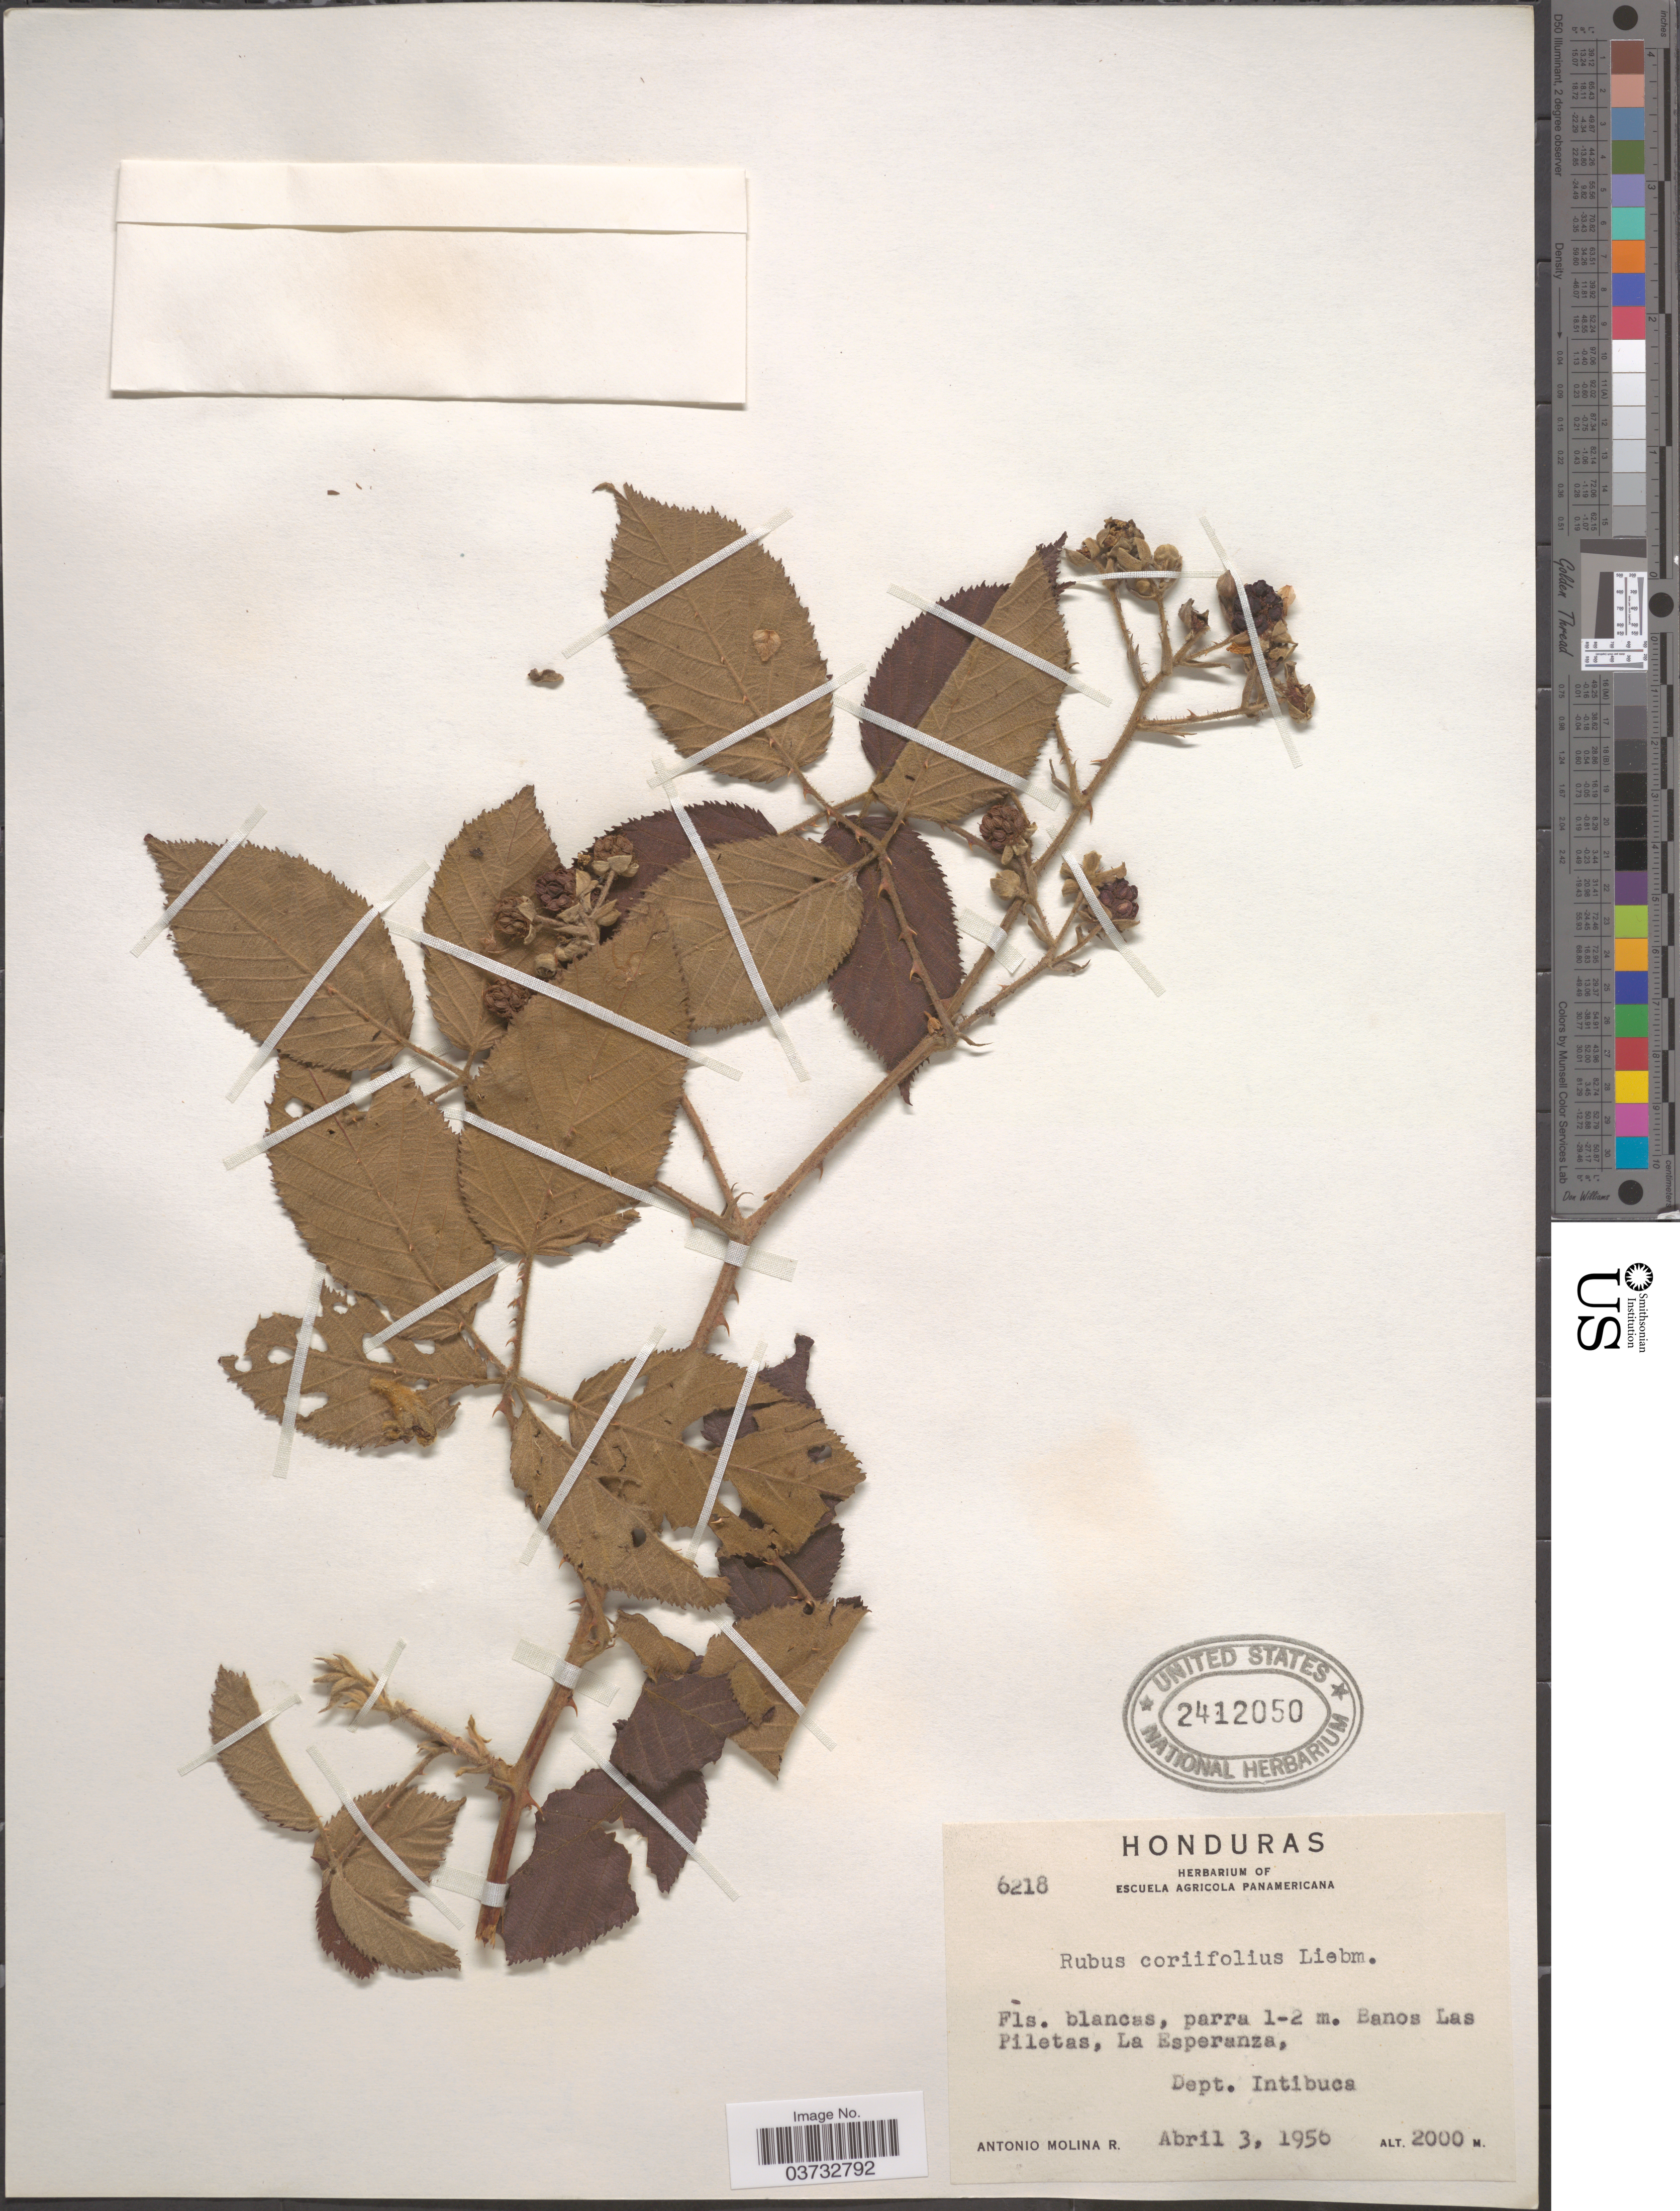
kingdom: Plantae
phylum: Tracheophyta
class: Magnoliopsida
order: Rosales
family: Rosaceae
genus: Rubus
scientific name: Rubus coriifolius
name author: Liebm.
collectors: A. Molina R.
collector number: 6218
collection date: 1956-04-03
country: Honduras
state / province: Intibuca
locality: Banos Las Piletas, La Esperanza, Dept. Intibuca.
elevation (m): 2000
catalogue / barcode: US 2412050